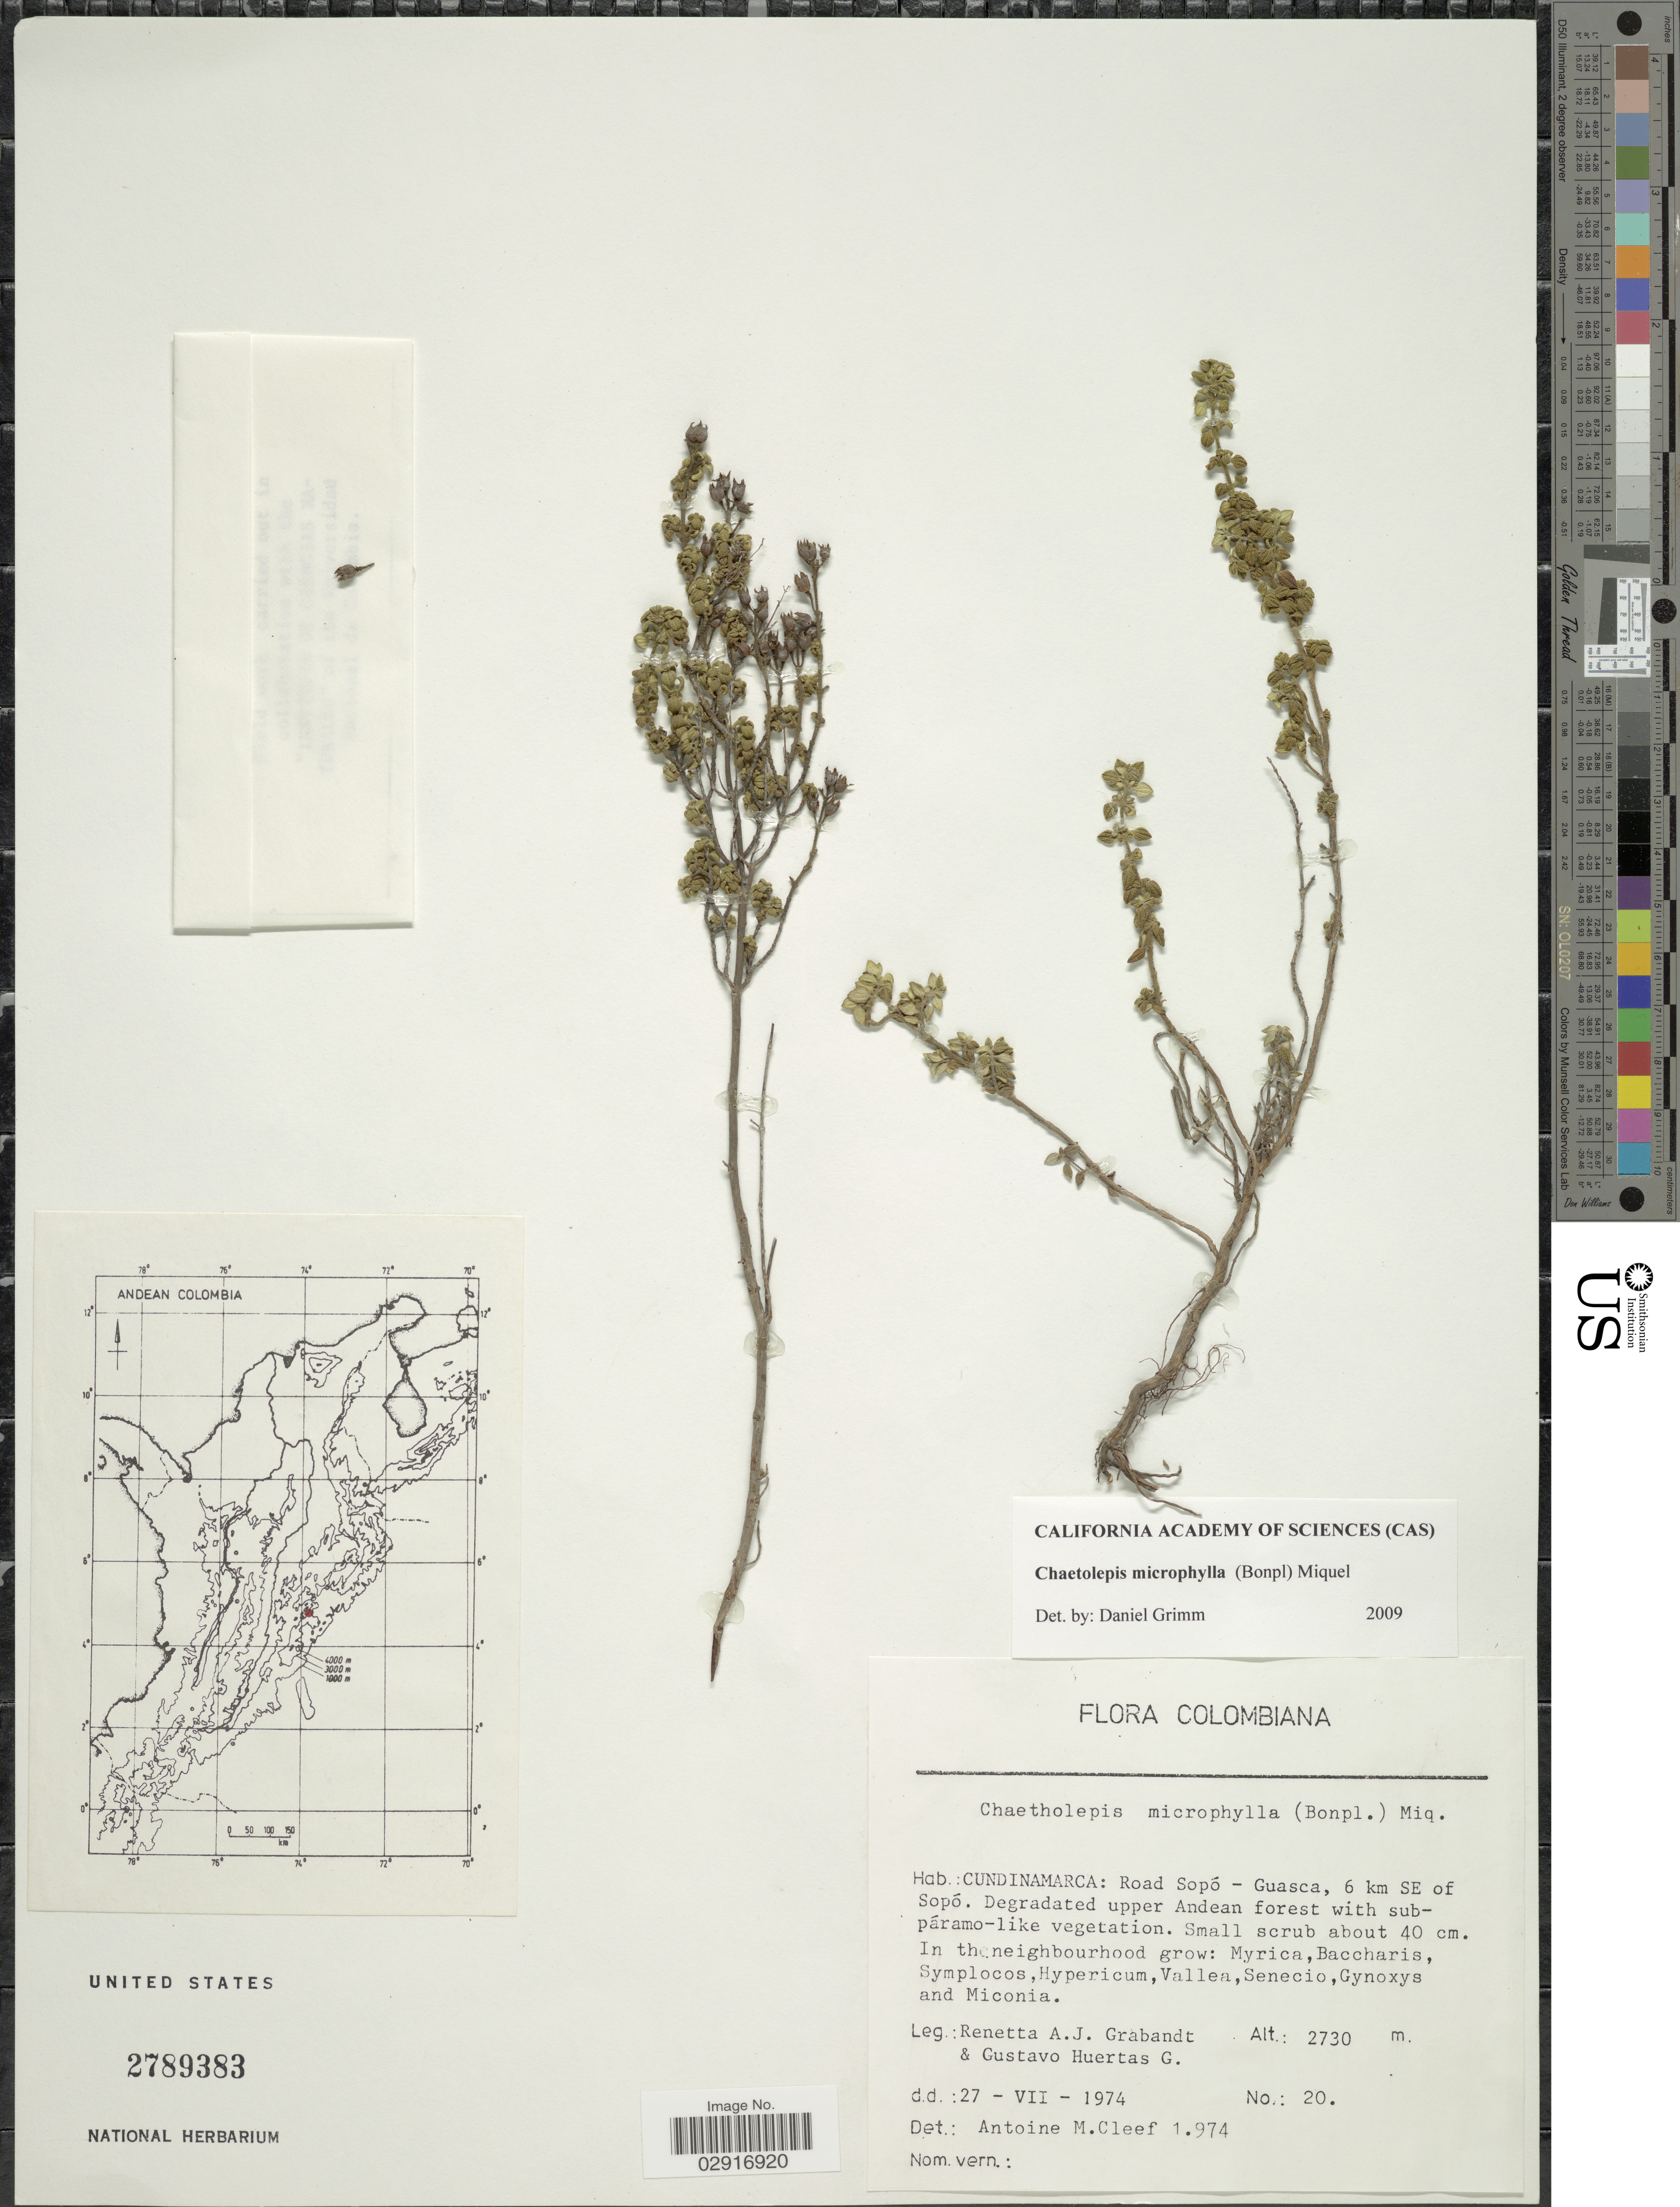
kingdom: Plantae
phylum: Tracheophyta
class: Magnoliopsida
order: Myrtales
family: Melastomataceae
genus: Chaetolepis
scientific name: Chaetolepis microphylla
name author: (Bonpl.) Miq.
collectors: R. Grabandt & G. Huertas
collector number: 20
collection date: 1974-07-27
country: Colombia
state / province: Cundinamarca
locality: Road Sopó - Guasca, 6 km SE of Sopó.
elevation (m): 2730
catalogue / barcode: US 2789383